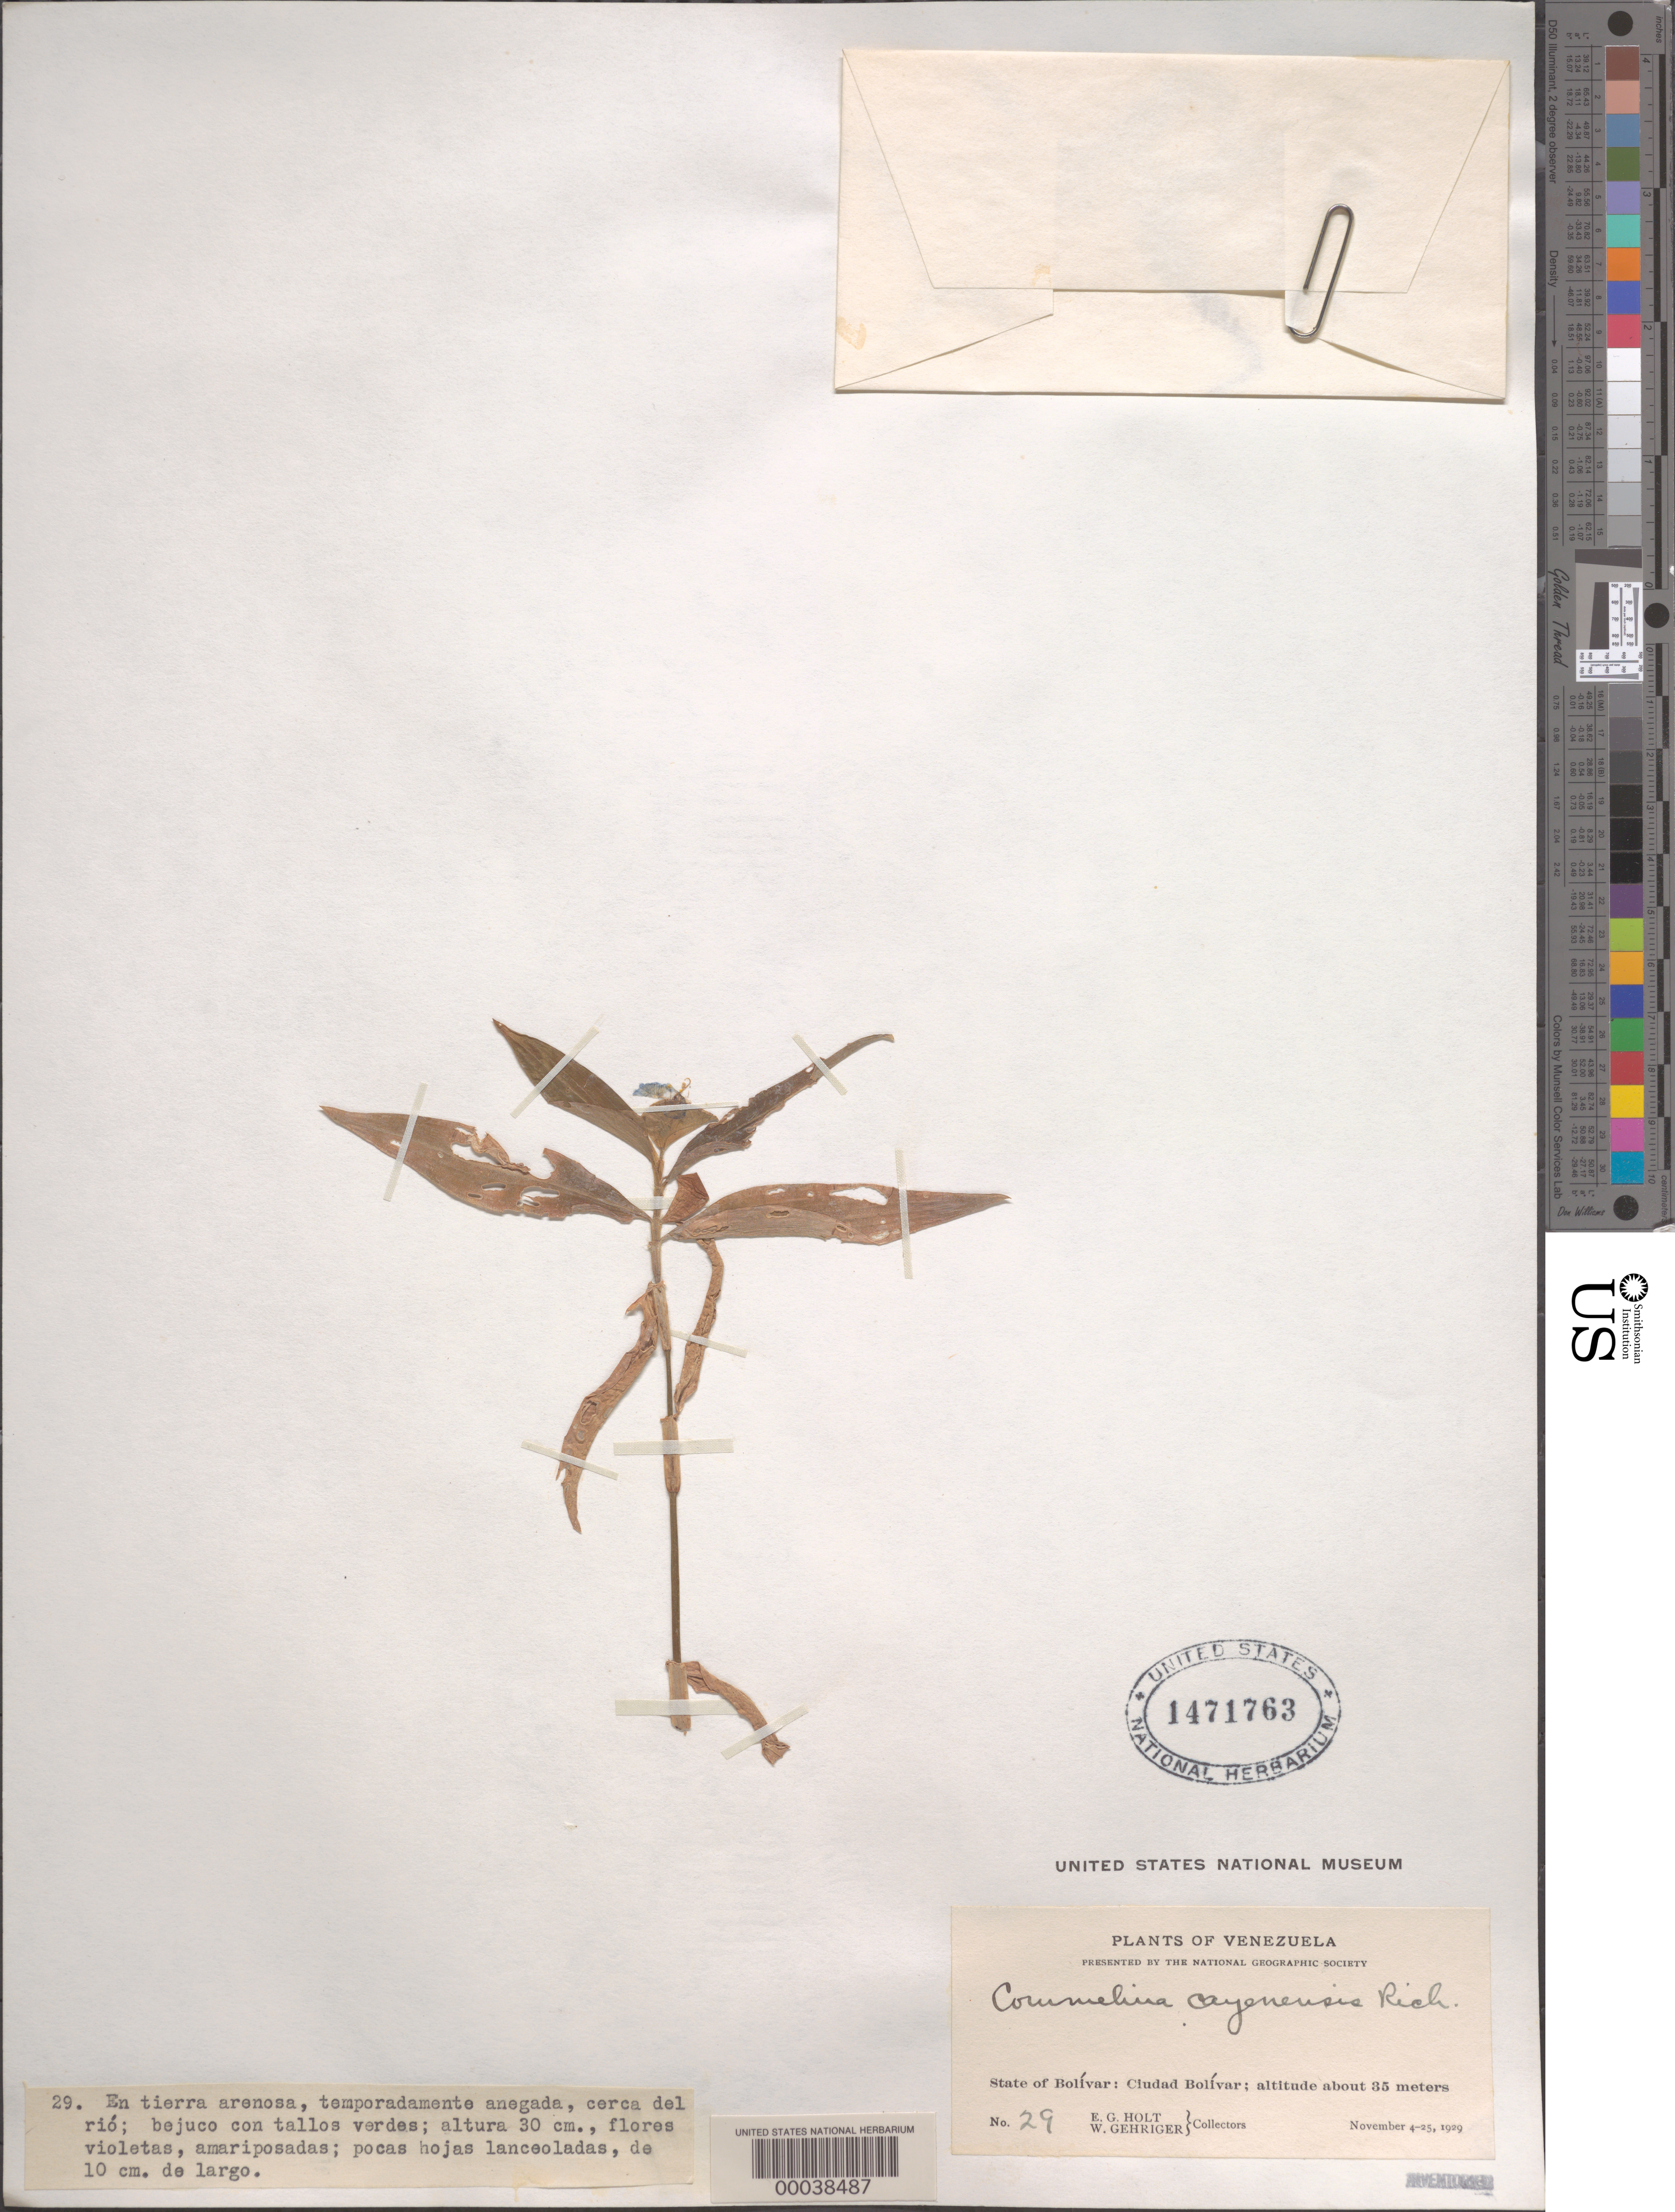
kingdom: Plantae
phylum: Tracheophyta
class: Liliopsida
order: Commelinales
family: Commelinaceae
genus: Commelina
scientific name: Commelina erecta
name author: L.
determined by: Faden, Robert B., (US), Smithsonian Institution - National Museum of Natural History (UNITED STATES)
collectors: E. Holt & W. Gehriger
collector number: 29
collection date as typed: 04 Nov 1929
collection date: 1929-11-04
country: Venezuela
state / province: Bolivar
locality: Cuidad bolivar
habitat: Sandy river bank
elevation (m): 35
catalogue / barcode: US 1471763